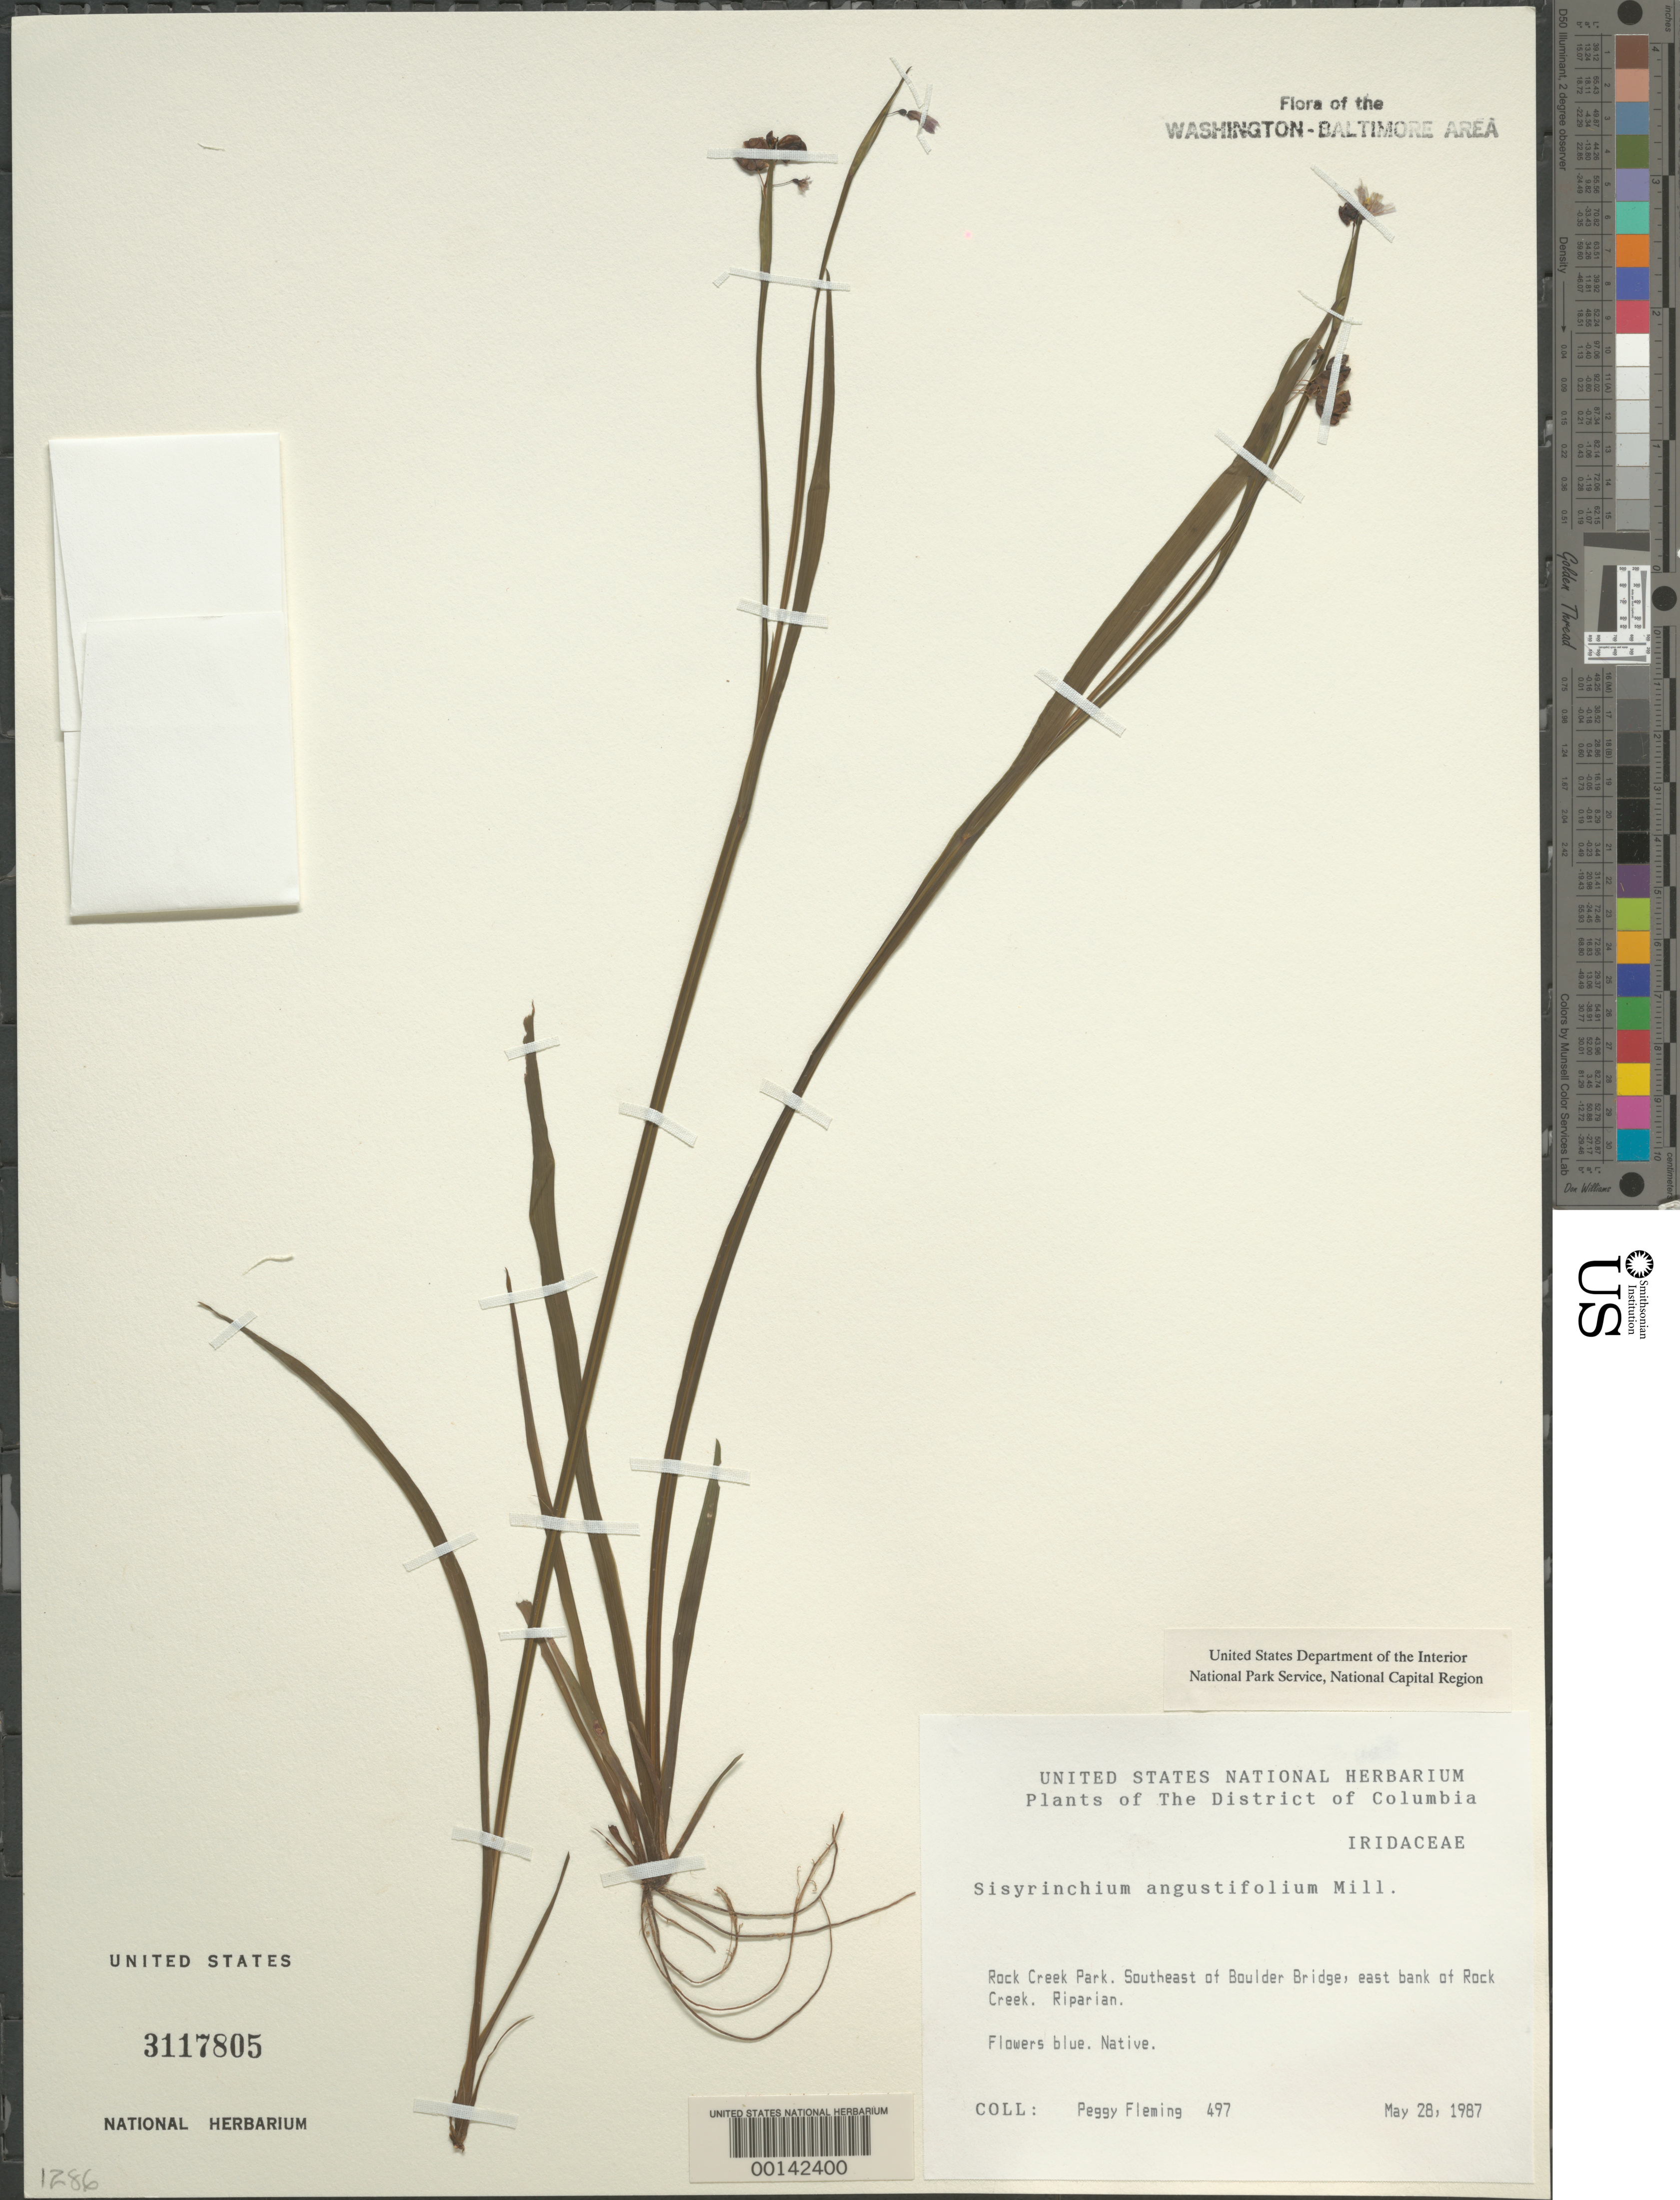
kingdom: Plantae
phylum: Tracheophyta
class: Liliopsida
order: Asparagales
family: Iridaceae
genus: Sisyrinchium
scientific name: Sisyrinchium angustifolium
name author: Mill.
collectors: P. Fleming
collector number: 497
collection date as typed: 28 May 1987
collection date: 1987-05-28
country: United States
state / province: District of Columbia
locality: Rock Creek Park. Southeast of Boulder Bridge, east bank of Rock Creek. Rock Creek Park and vicinity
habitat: Riparian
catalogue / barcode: US 3117805